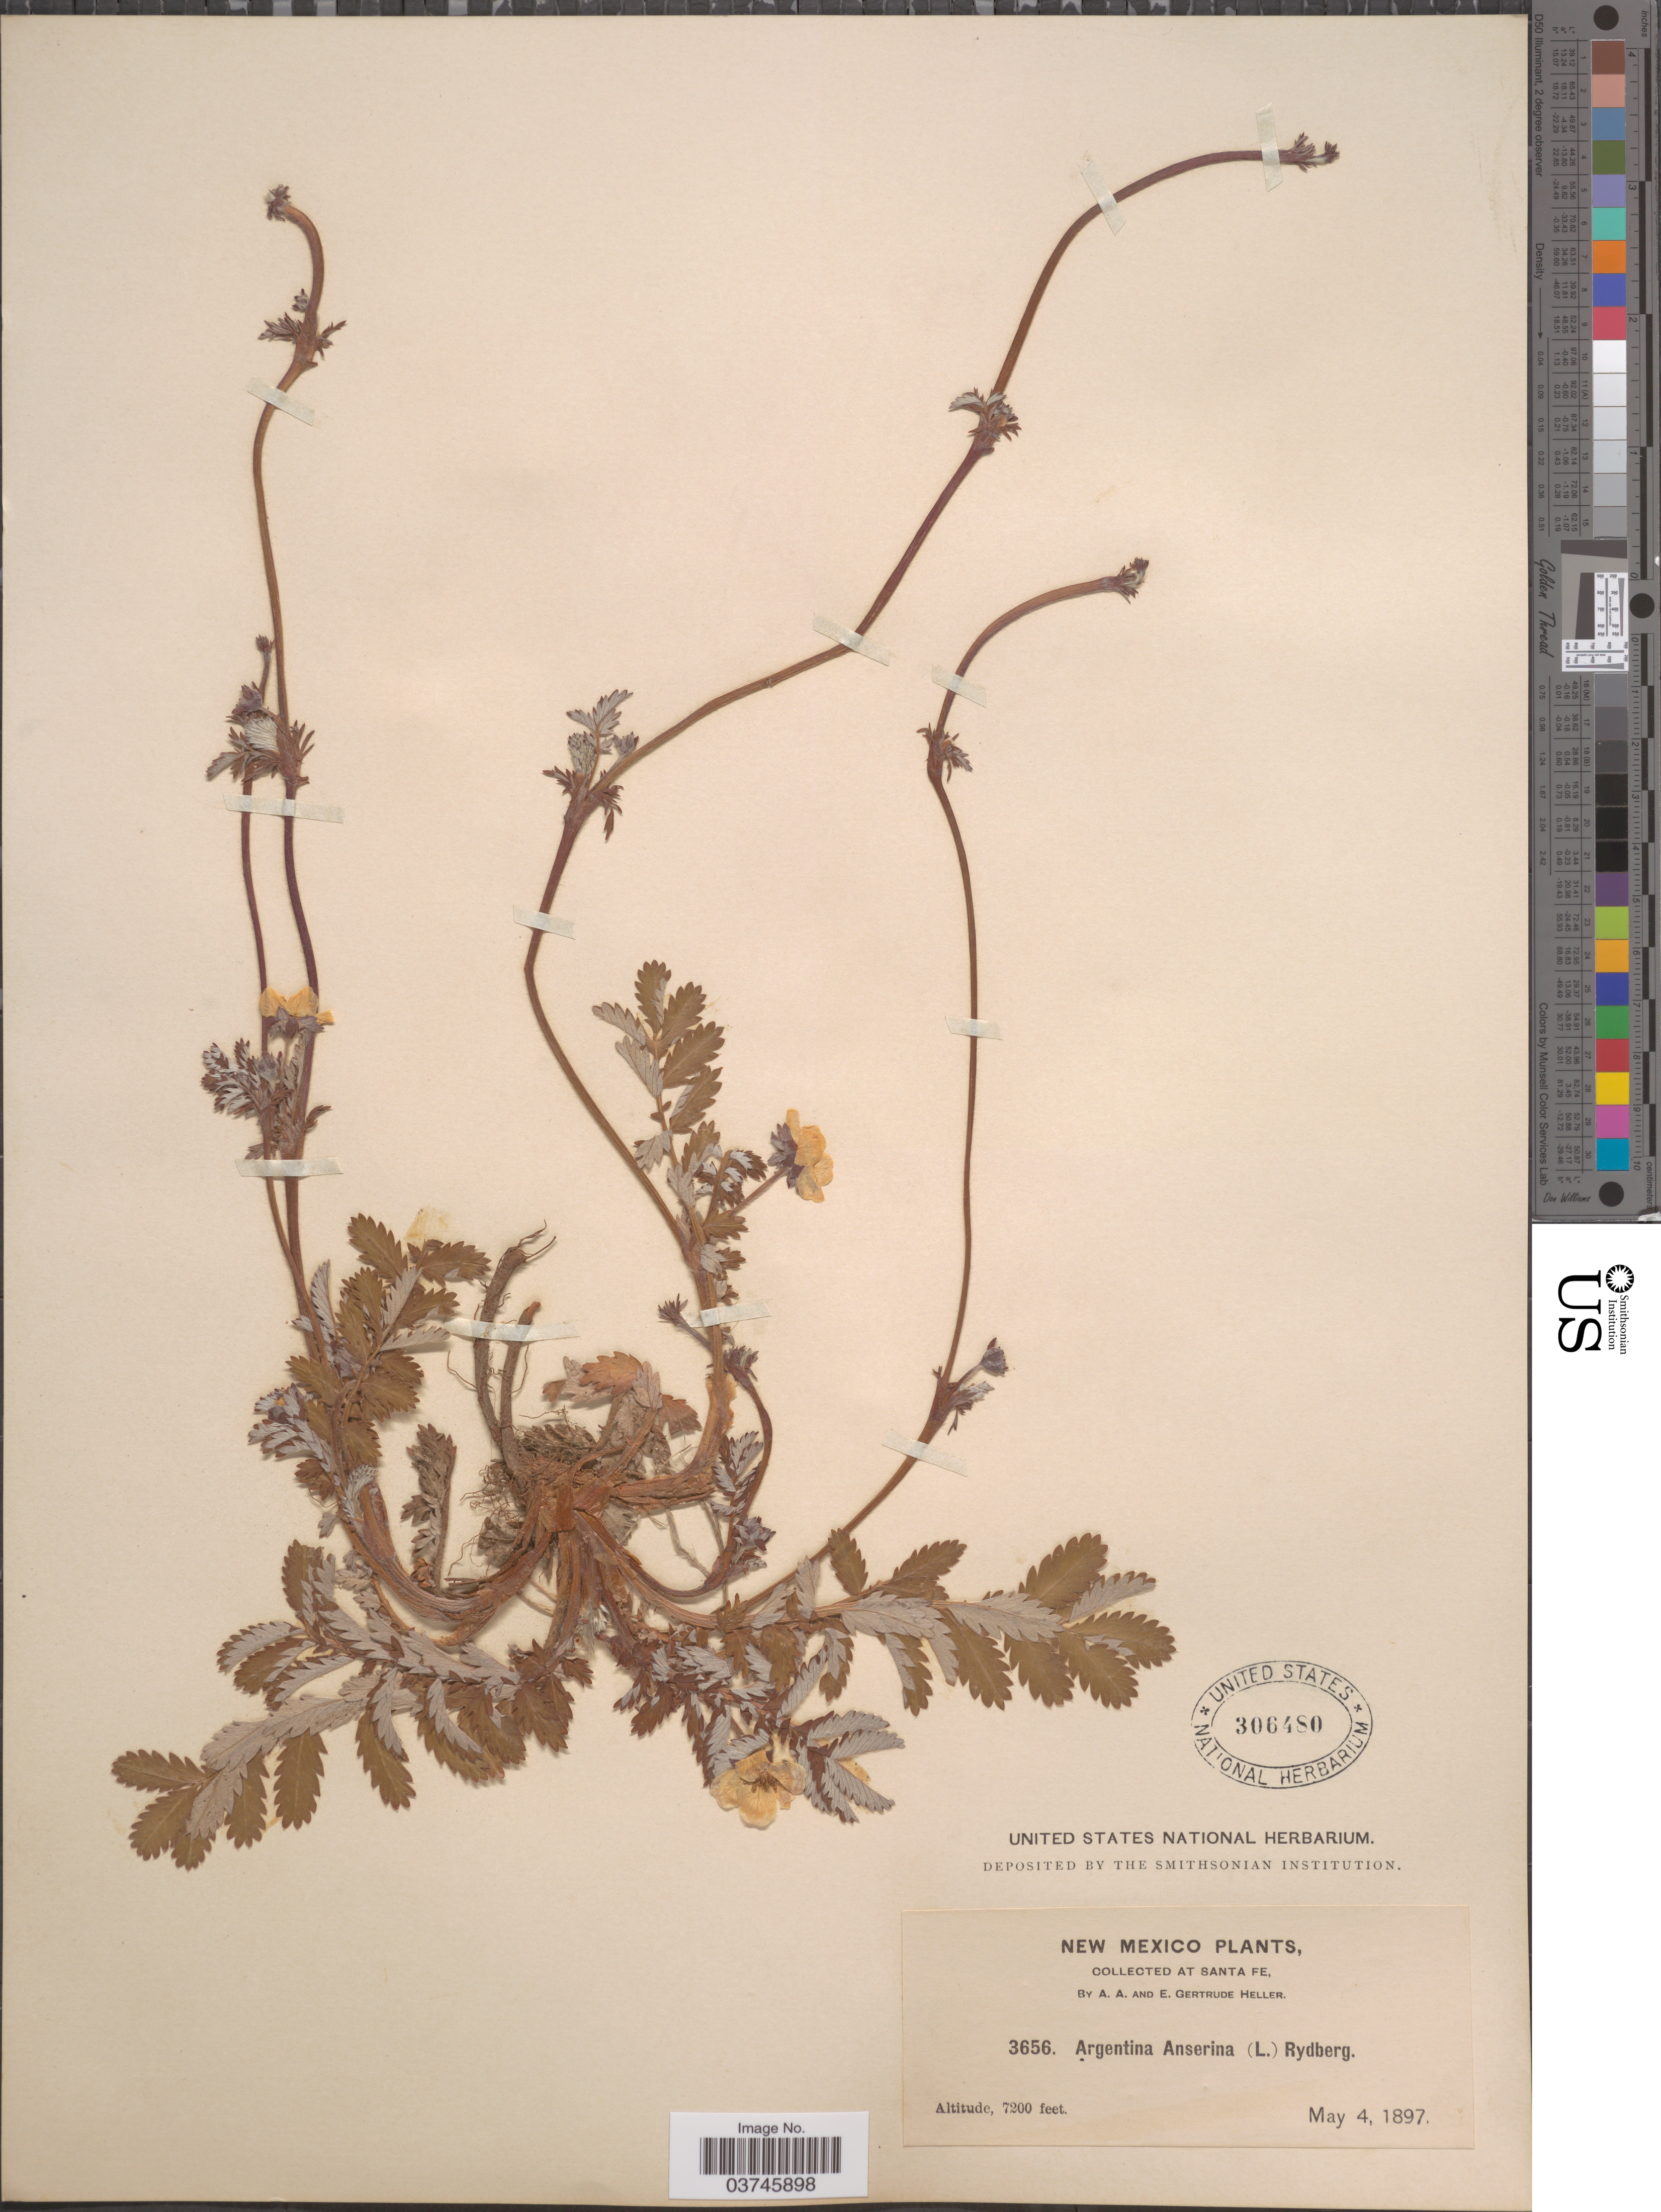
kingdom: Plantae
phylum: Tracheophyta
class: Magnoliopsida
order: Rosales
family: Rosaceae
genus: Argentina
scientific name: Argentina anserina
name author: (L.) Rydb.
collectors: A. A. Heller & E. G. Heller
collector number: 3656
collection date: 1897-05-04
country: United States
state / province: New Mexico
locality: Santa Fe.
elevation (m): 2195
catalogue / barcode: US 306480